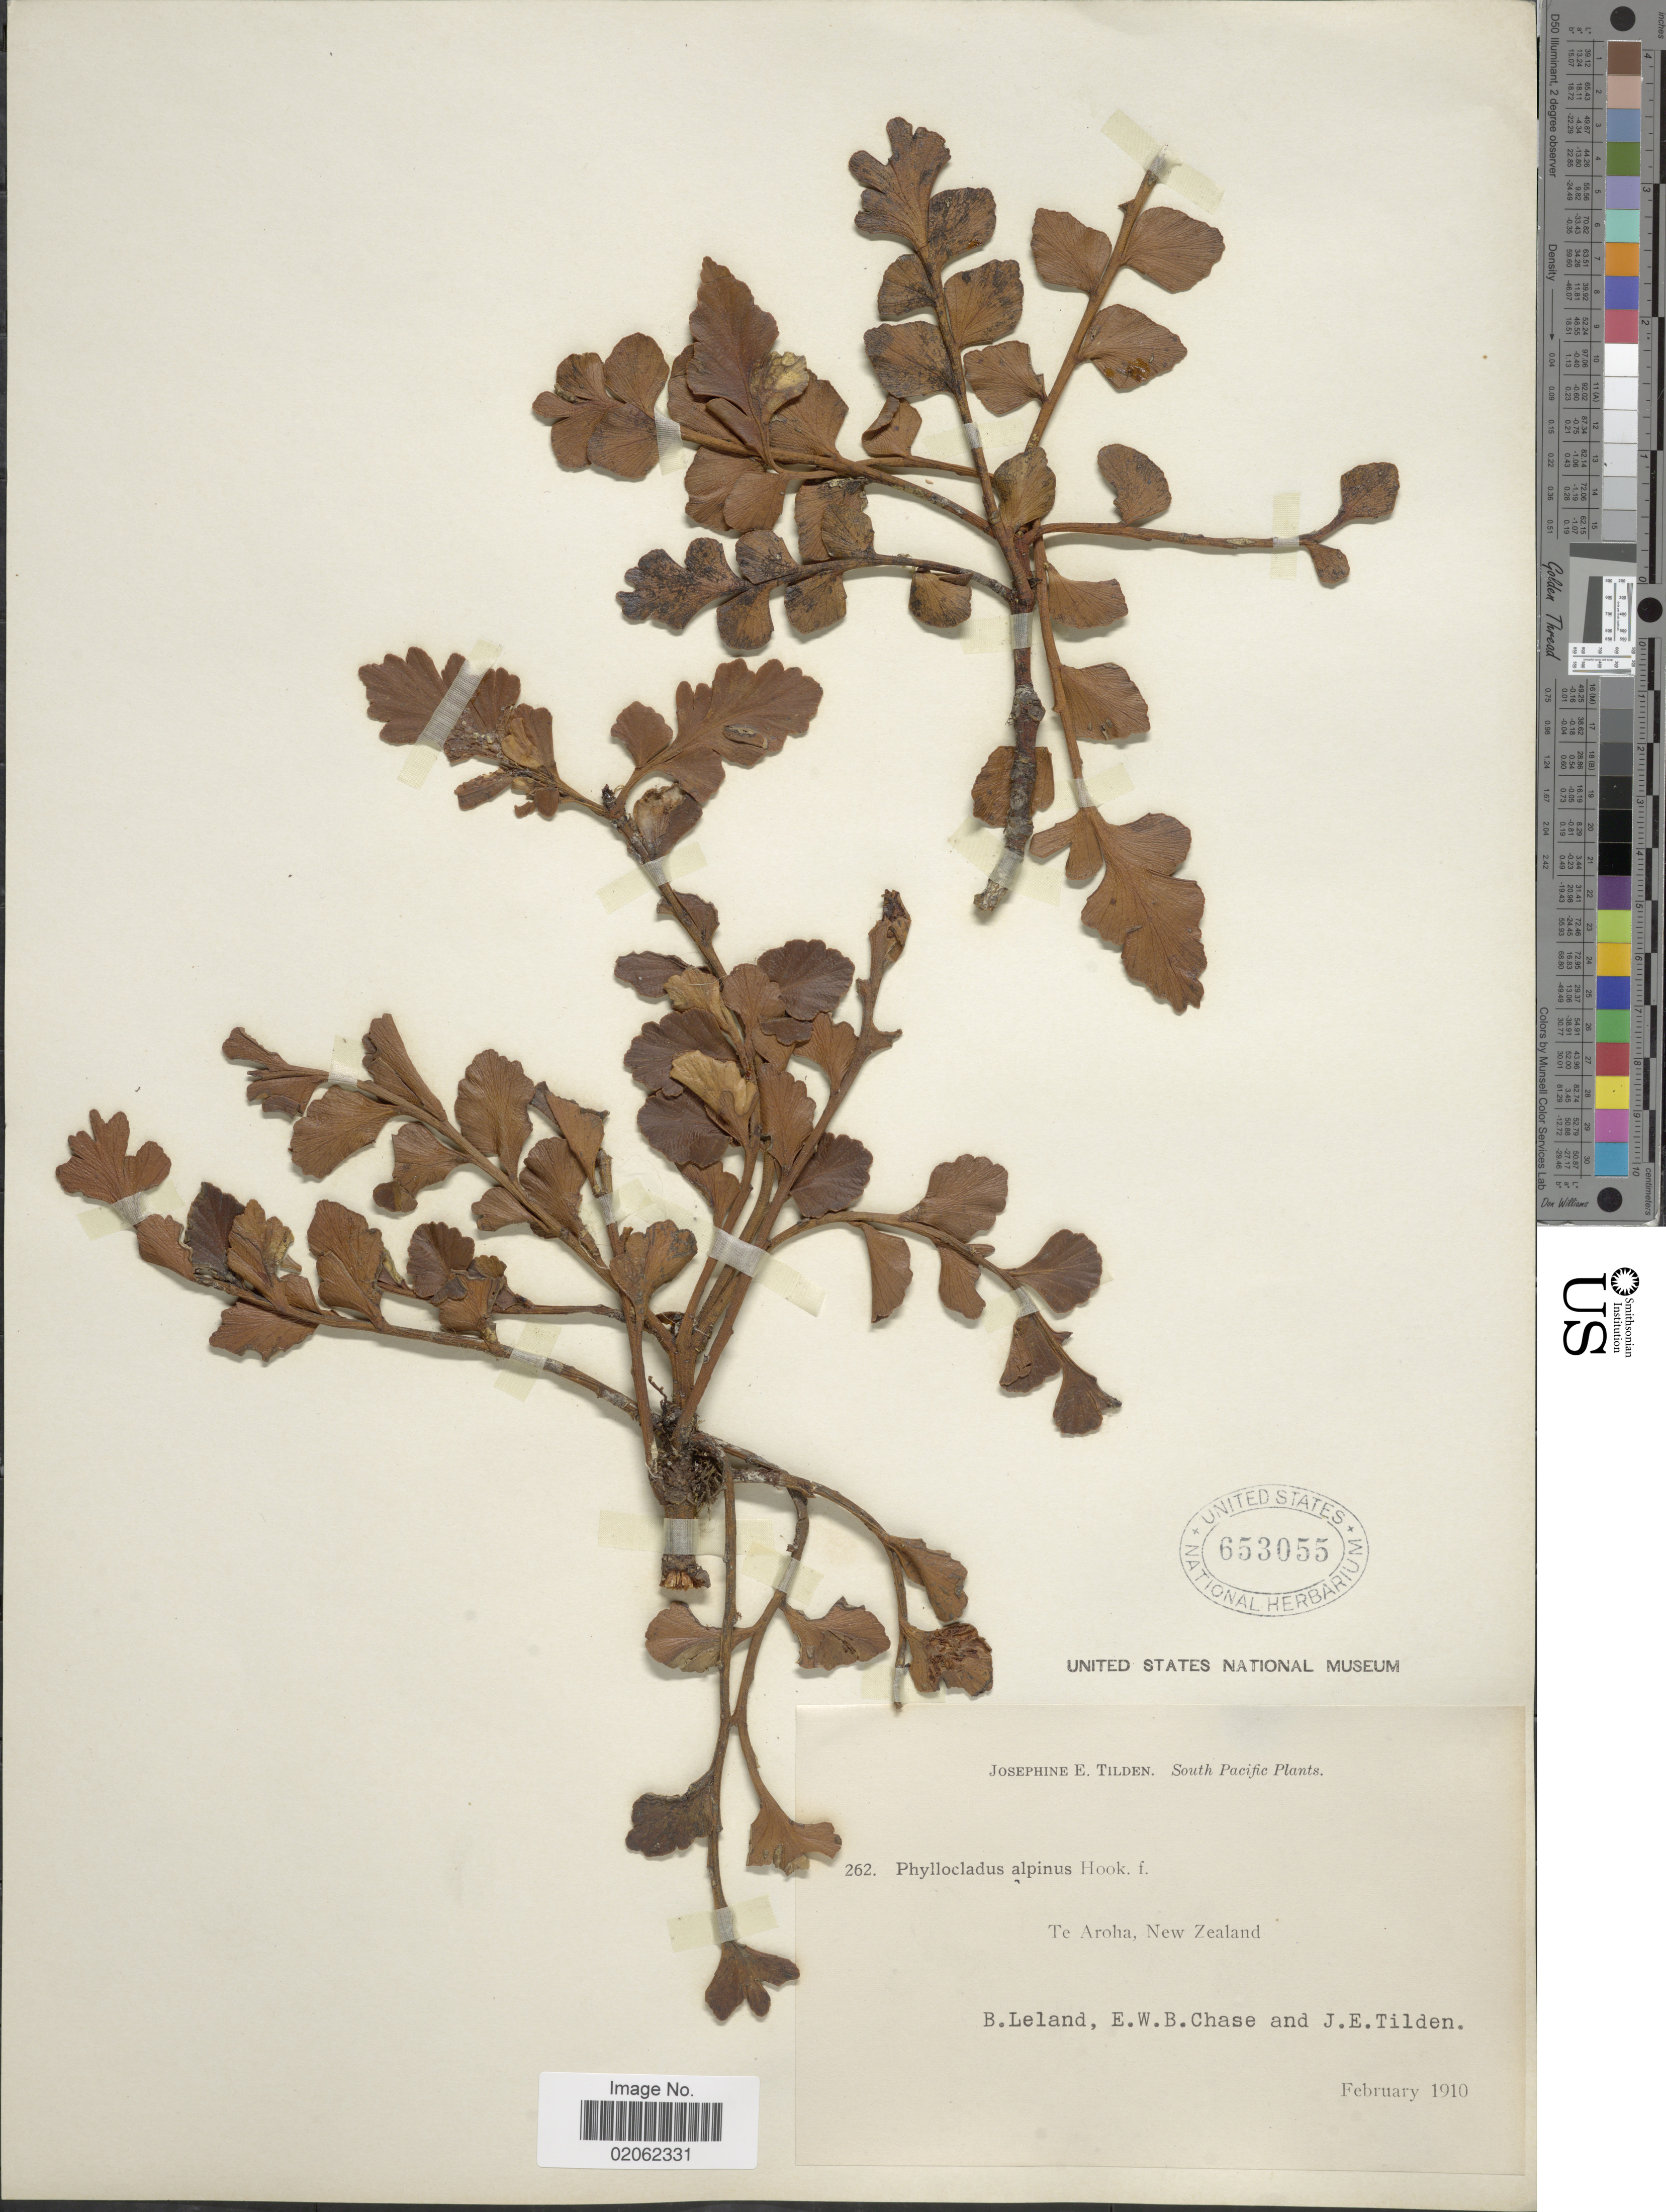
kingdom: Plantae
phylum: Tracheophyta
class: Pinopsida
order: Pinales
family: Phyllocladaceae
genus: Phyllocladus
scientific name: Phyllocladus alpinus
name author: Hook. f.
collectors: B. Leland, E. W. Chase & J. E. Tilden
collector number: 262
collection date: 1910-02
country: New Zealand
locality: South Pacific, Te Aroha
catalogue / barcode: US 653055